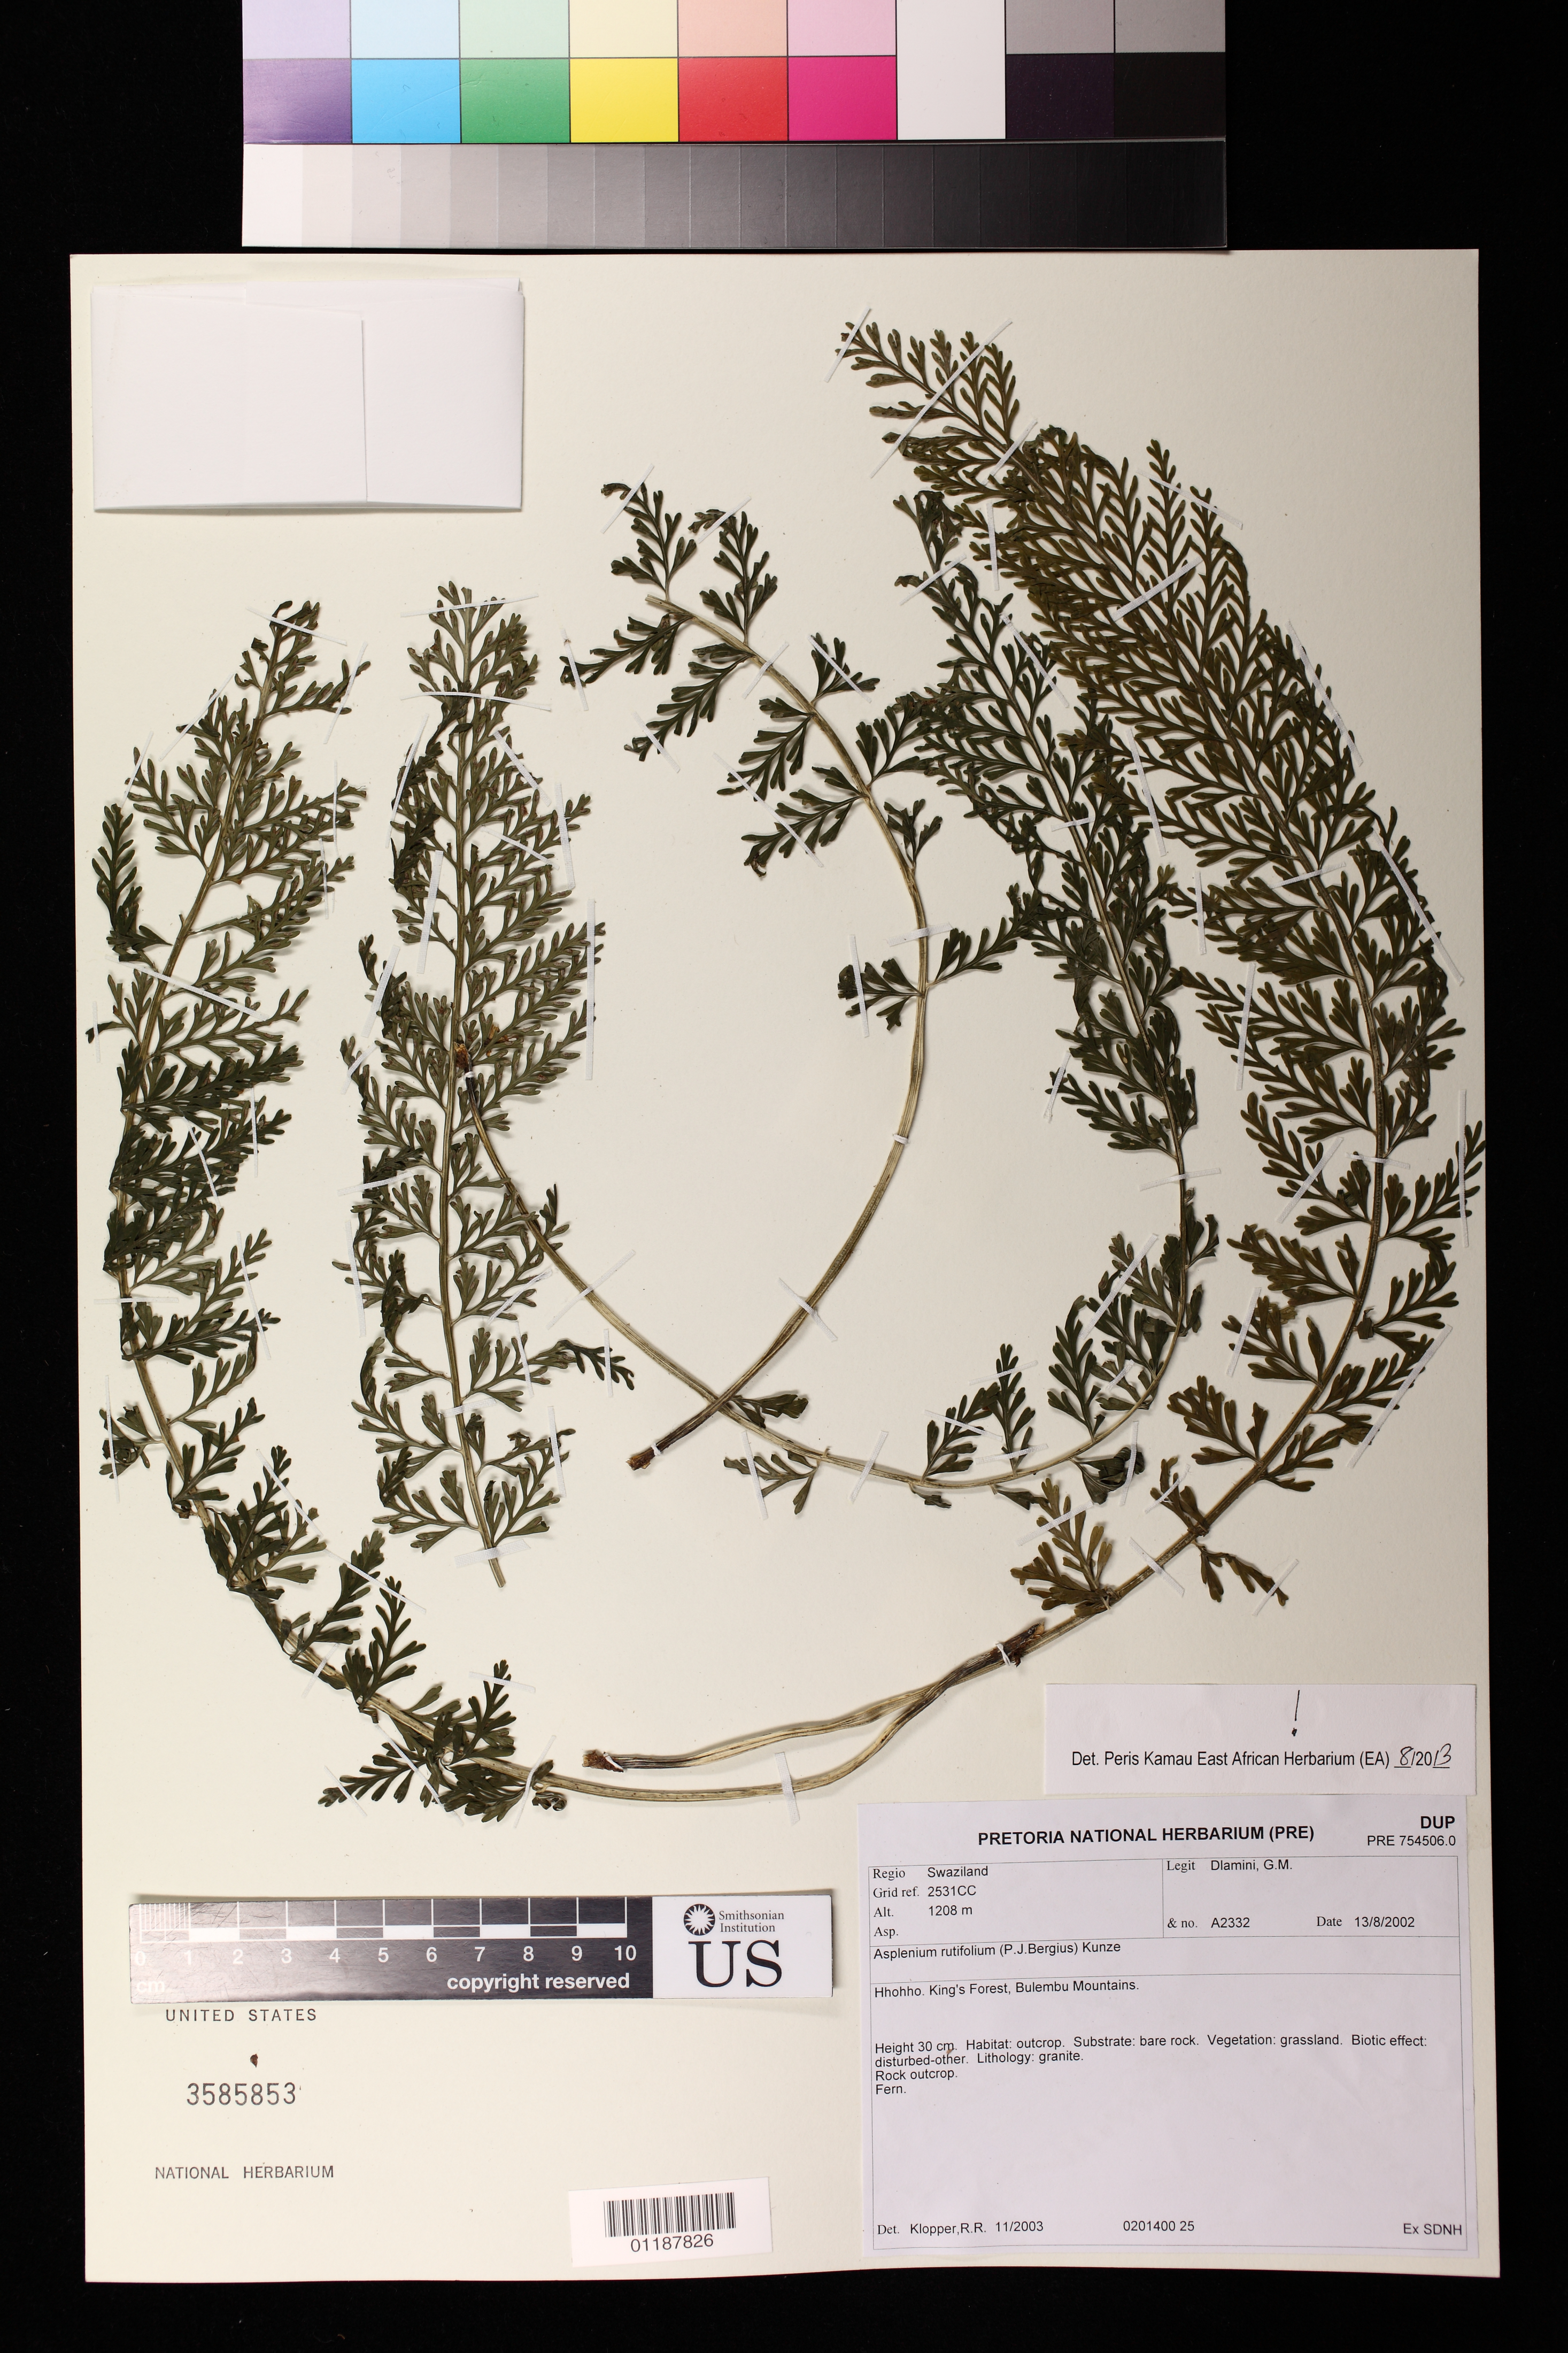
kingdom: Plantae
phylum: Tracheophyta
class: Polypodiopsida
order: Polypodiales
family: Aspleniaceae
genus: Asplenium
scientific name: Asplenium rutifolium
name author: (P.J. Bergius) Kunze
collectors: G. Dlamini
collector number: A2332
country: Eswatini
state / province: Hhohho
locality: King's Foredst, Buembu Mountains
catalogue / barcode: US 3585853